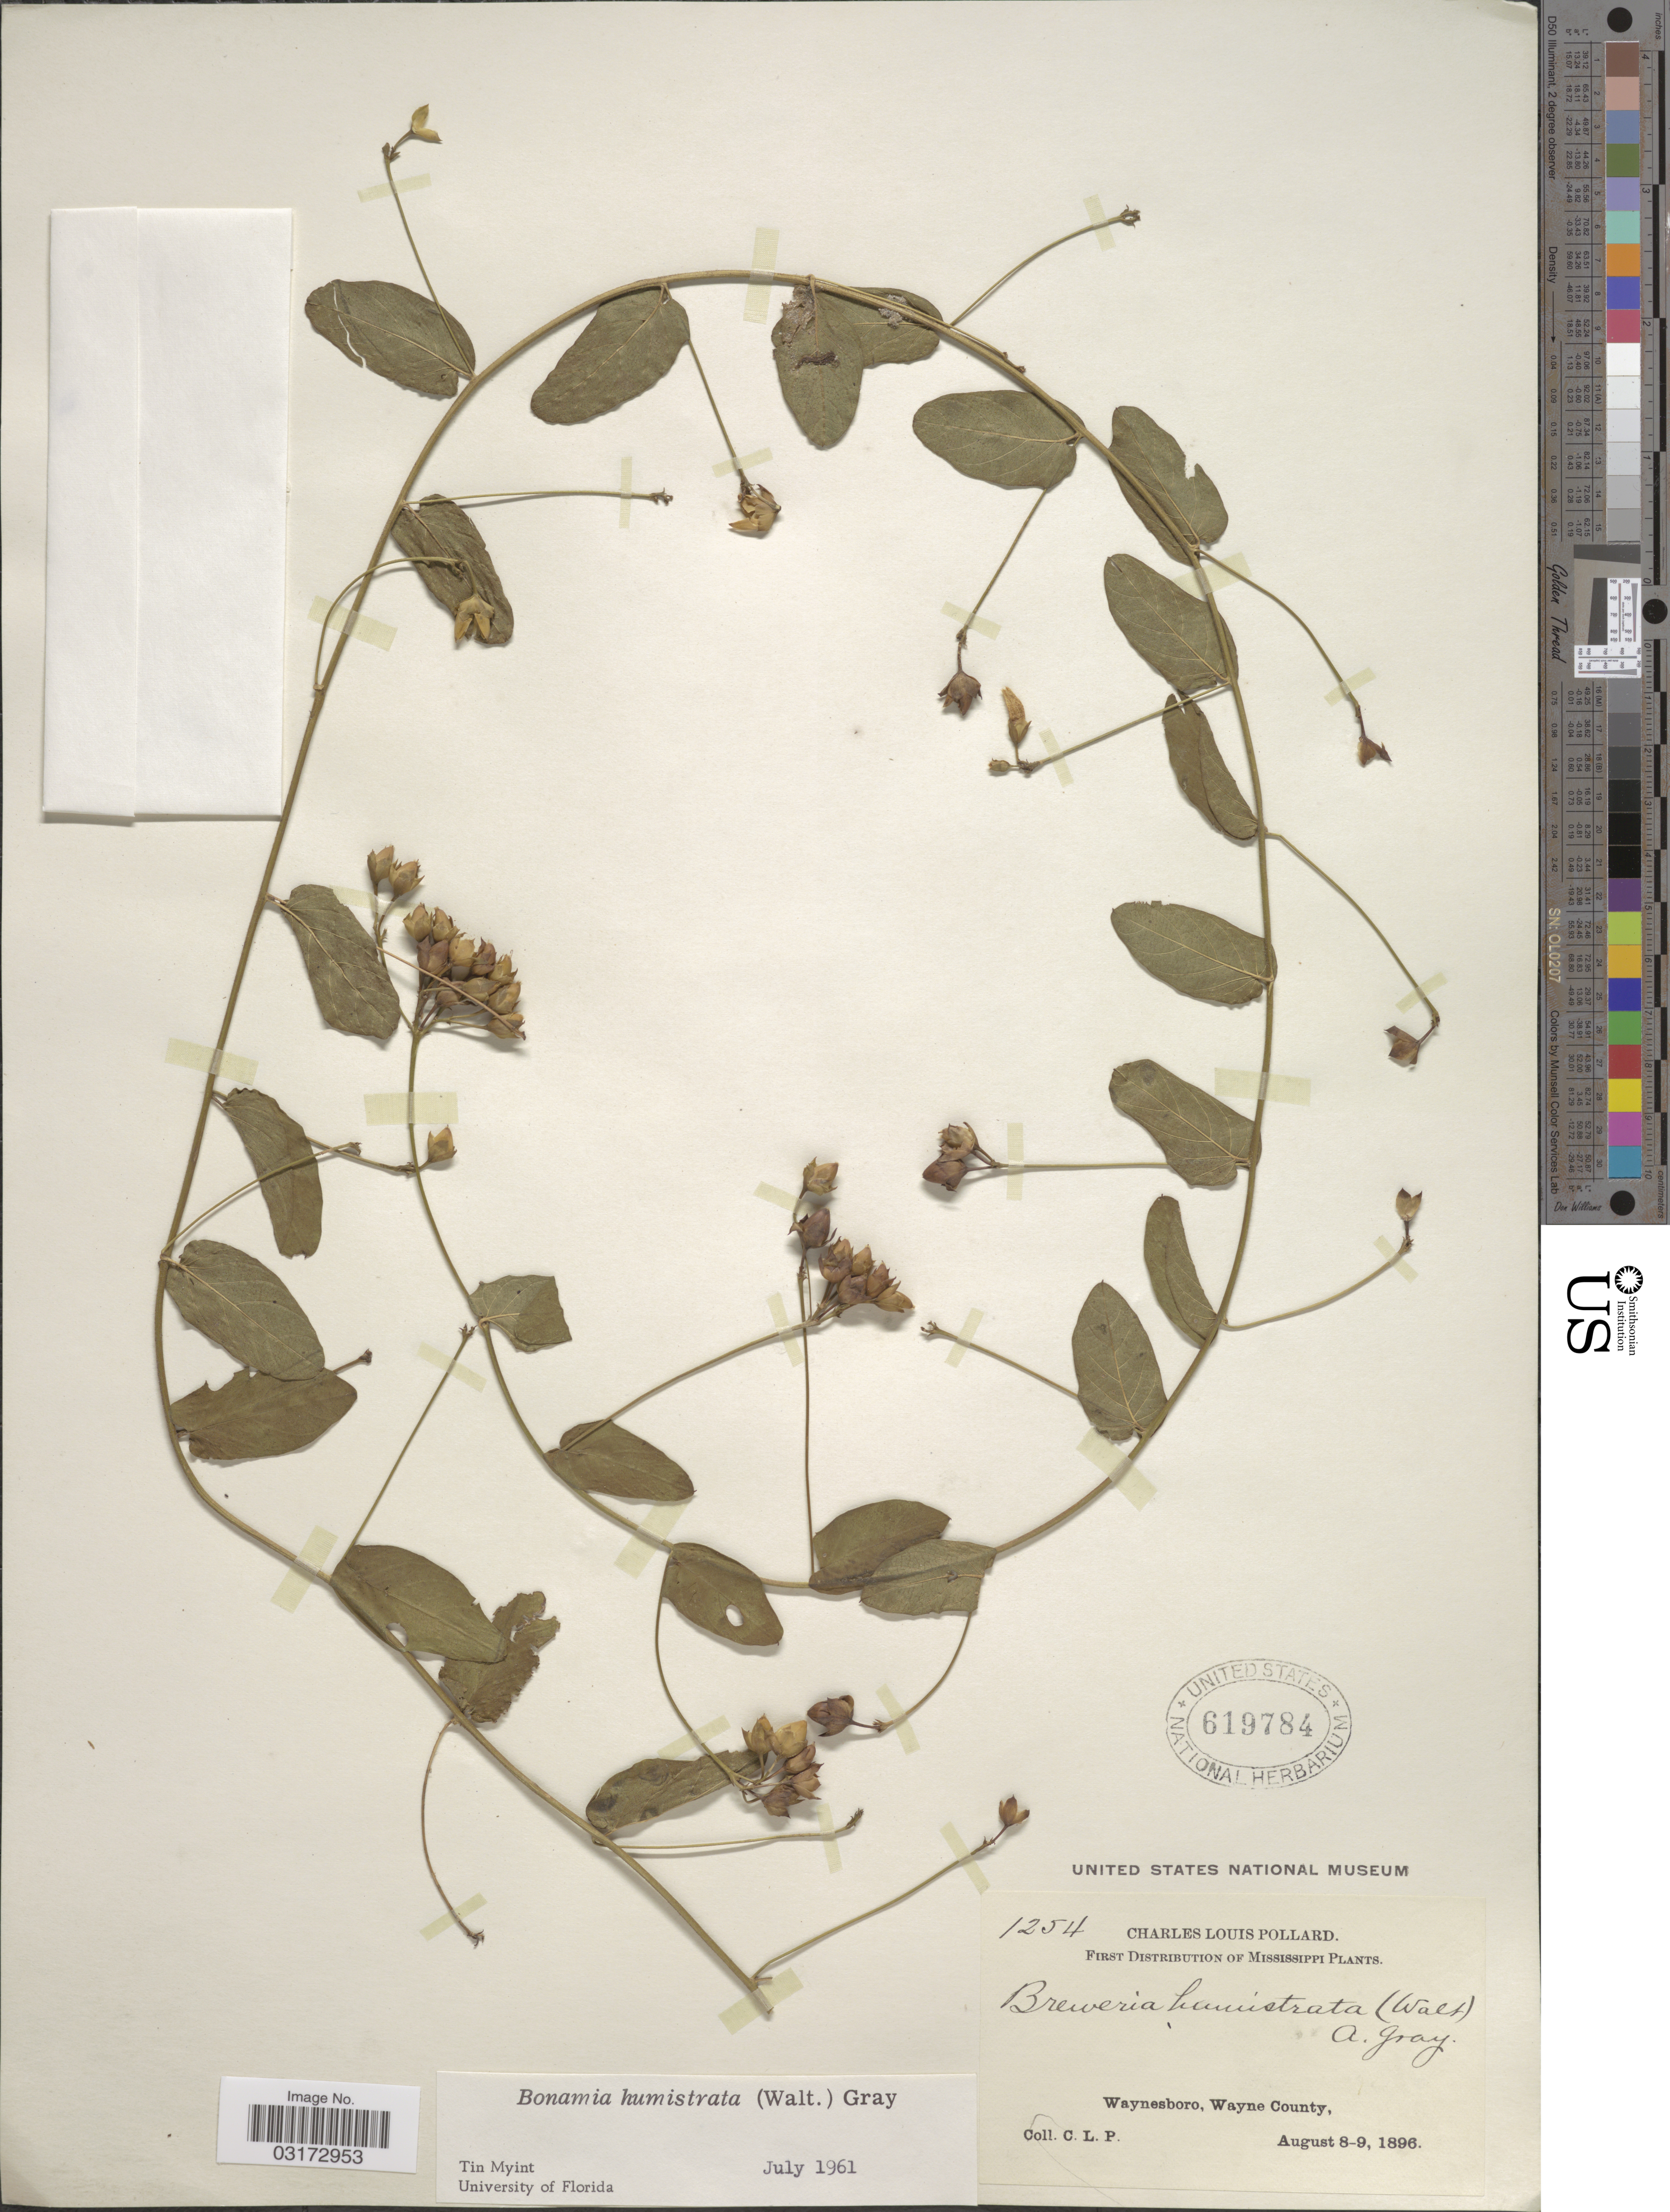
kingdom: Plantae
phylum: Tracheophyta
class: Magnoliopsida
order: Solanales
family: Convolvulaceae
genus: Stylisma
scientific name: Stylisma humistrata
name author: (Walter) Chapm.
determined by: Strong, Mark T., (BOT), Smithsonian Institution - National Museum of Natural History (UNITED STATES)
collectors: C. L. Pollard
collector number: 1254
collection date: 1896-08-08/1896-08-09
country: United States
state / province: Mississippi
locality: Waynesboro, Wayne County.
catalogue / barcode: US 619784